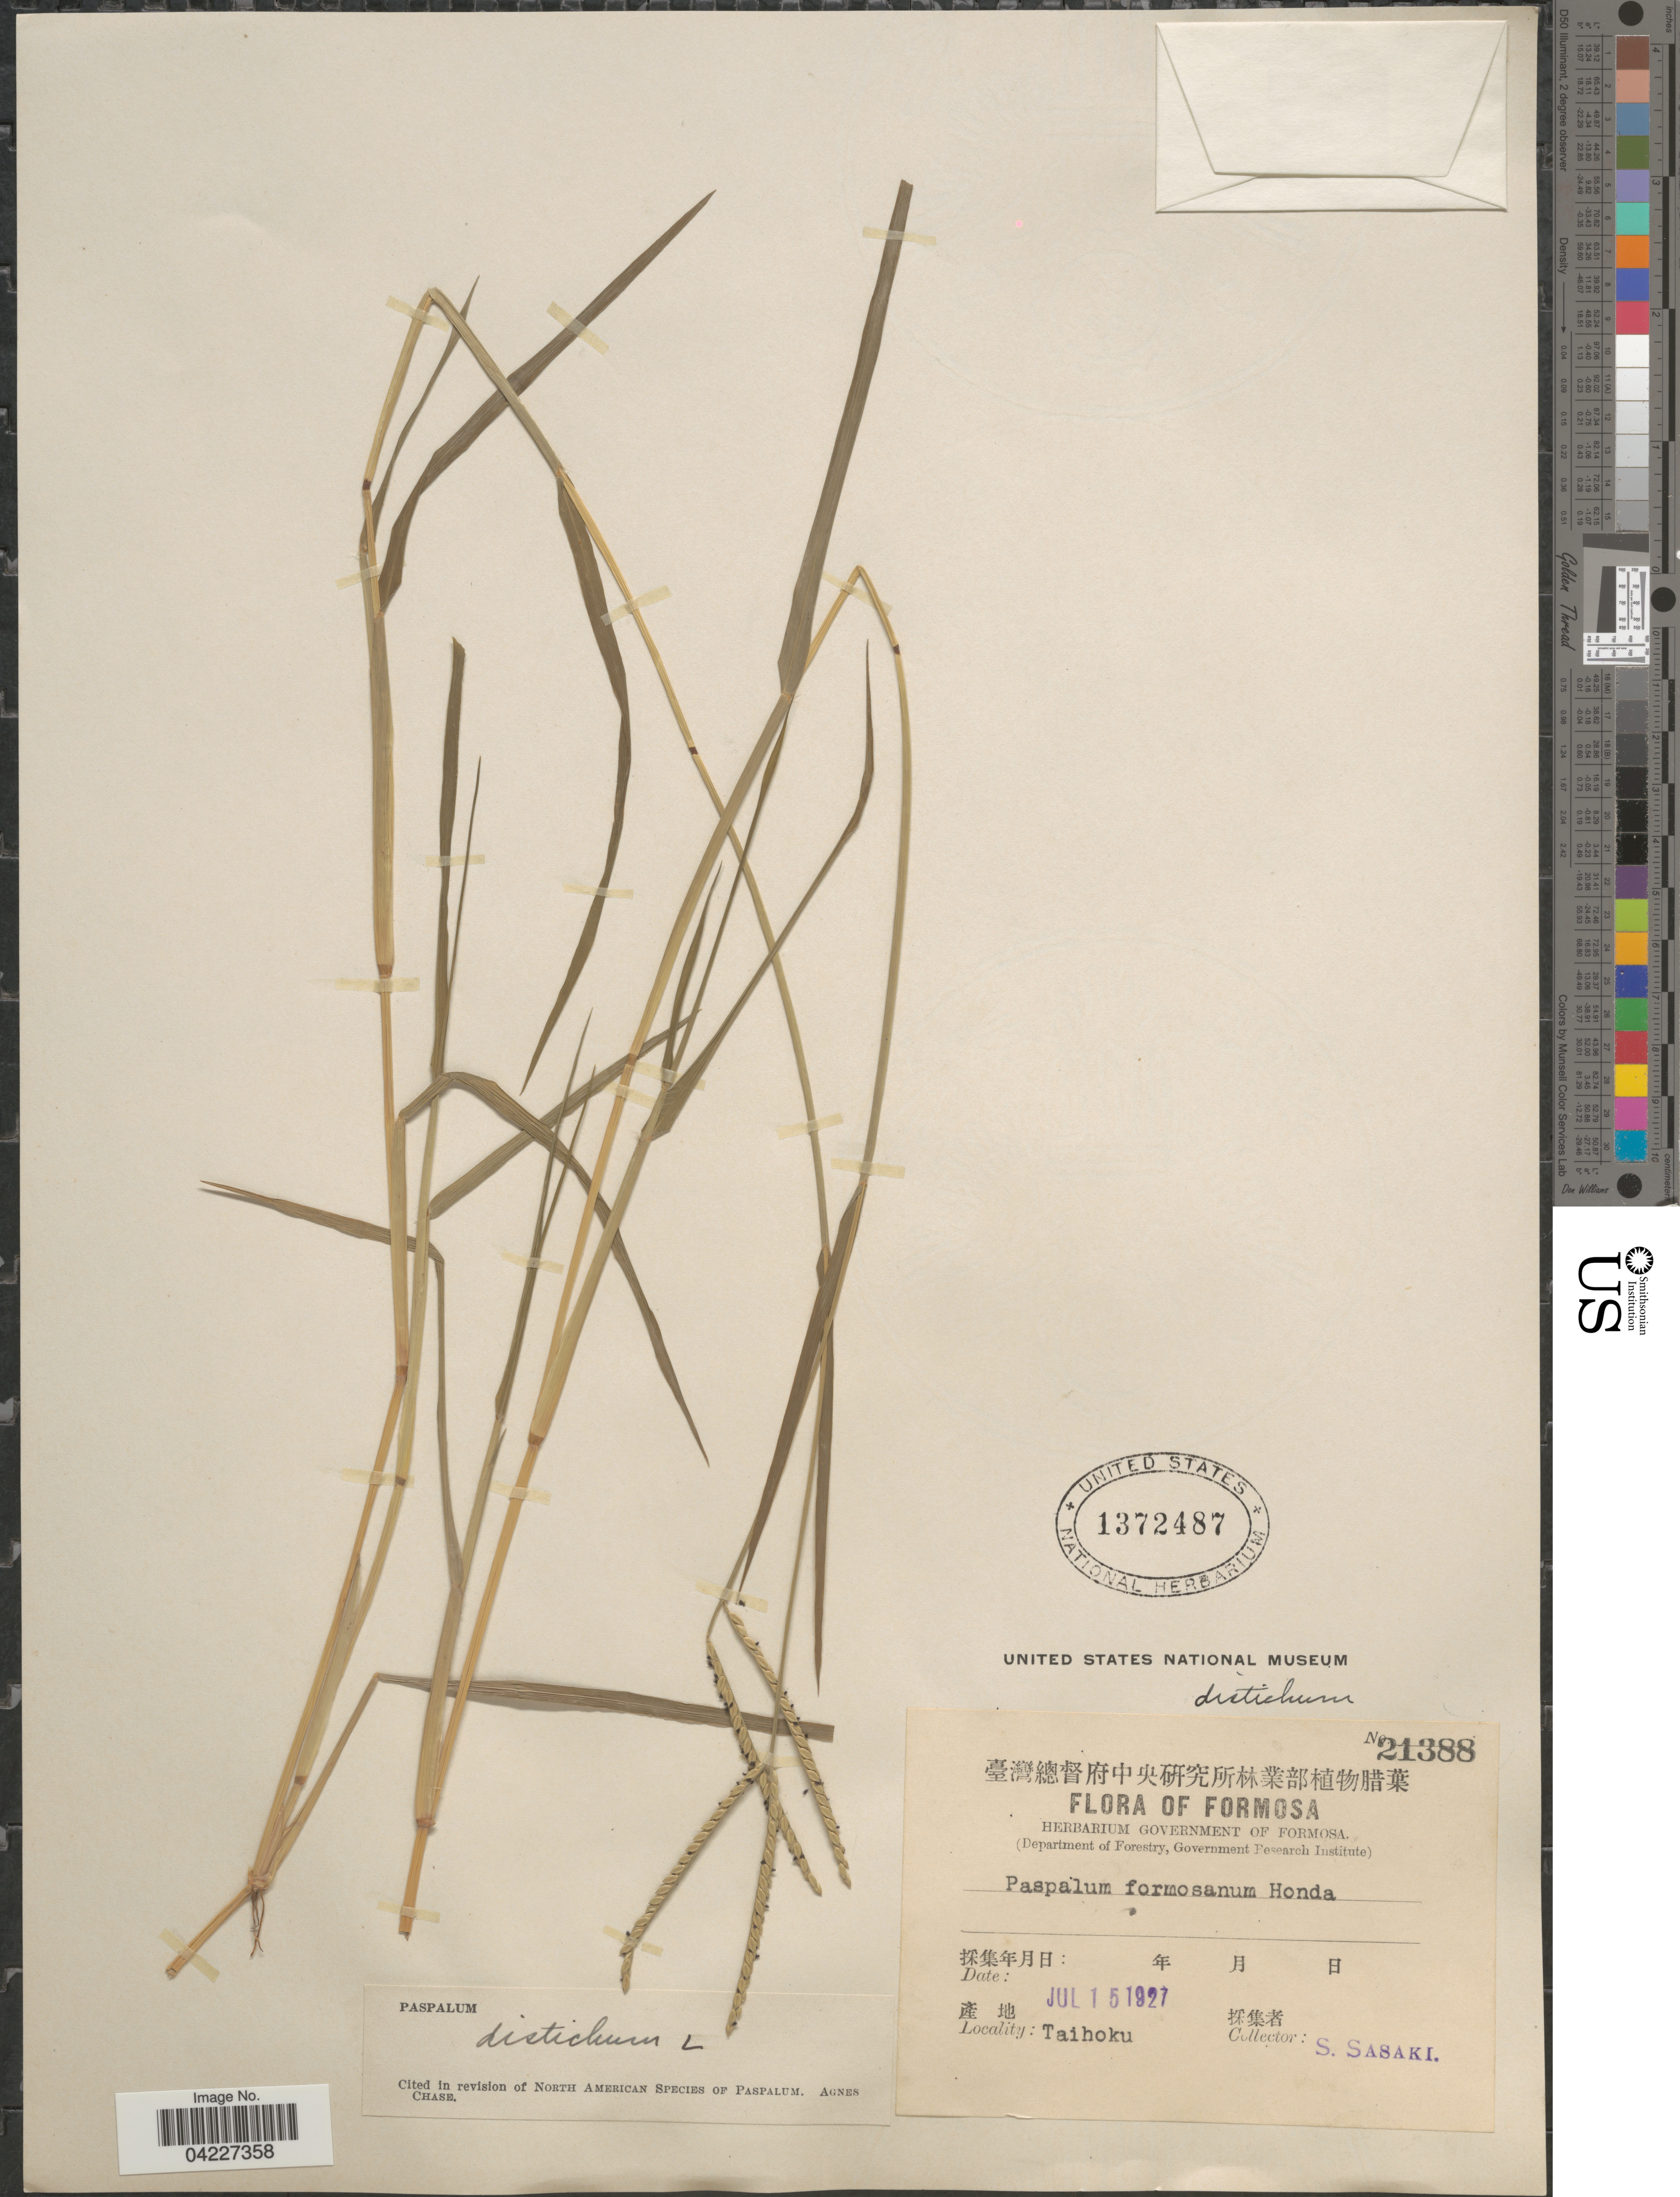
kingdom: Plantae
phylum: Tracheophyta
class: Liliopsida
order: Poales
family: Poaceae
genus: Paspalum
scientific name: Paspalum paspalodes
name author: (Michx.) Scribn.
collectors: S. Sasaki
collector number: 21388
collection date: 1927-07-15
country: Taiwan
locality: Formosa. Taihoku.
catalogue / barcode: US 1372487